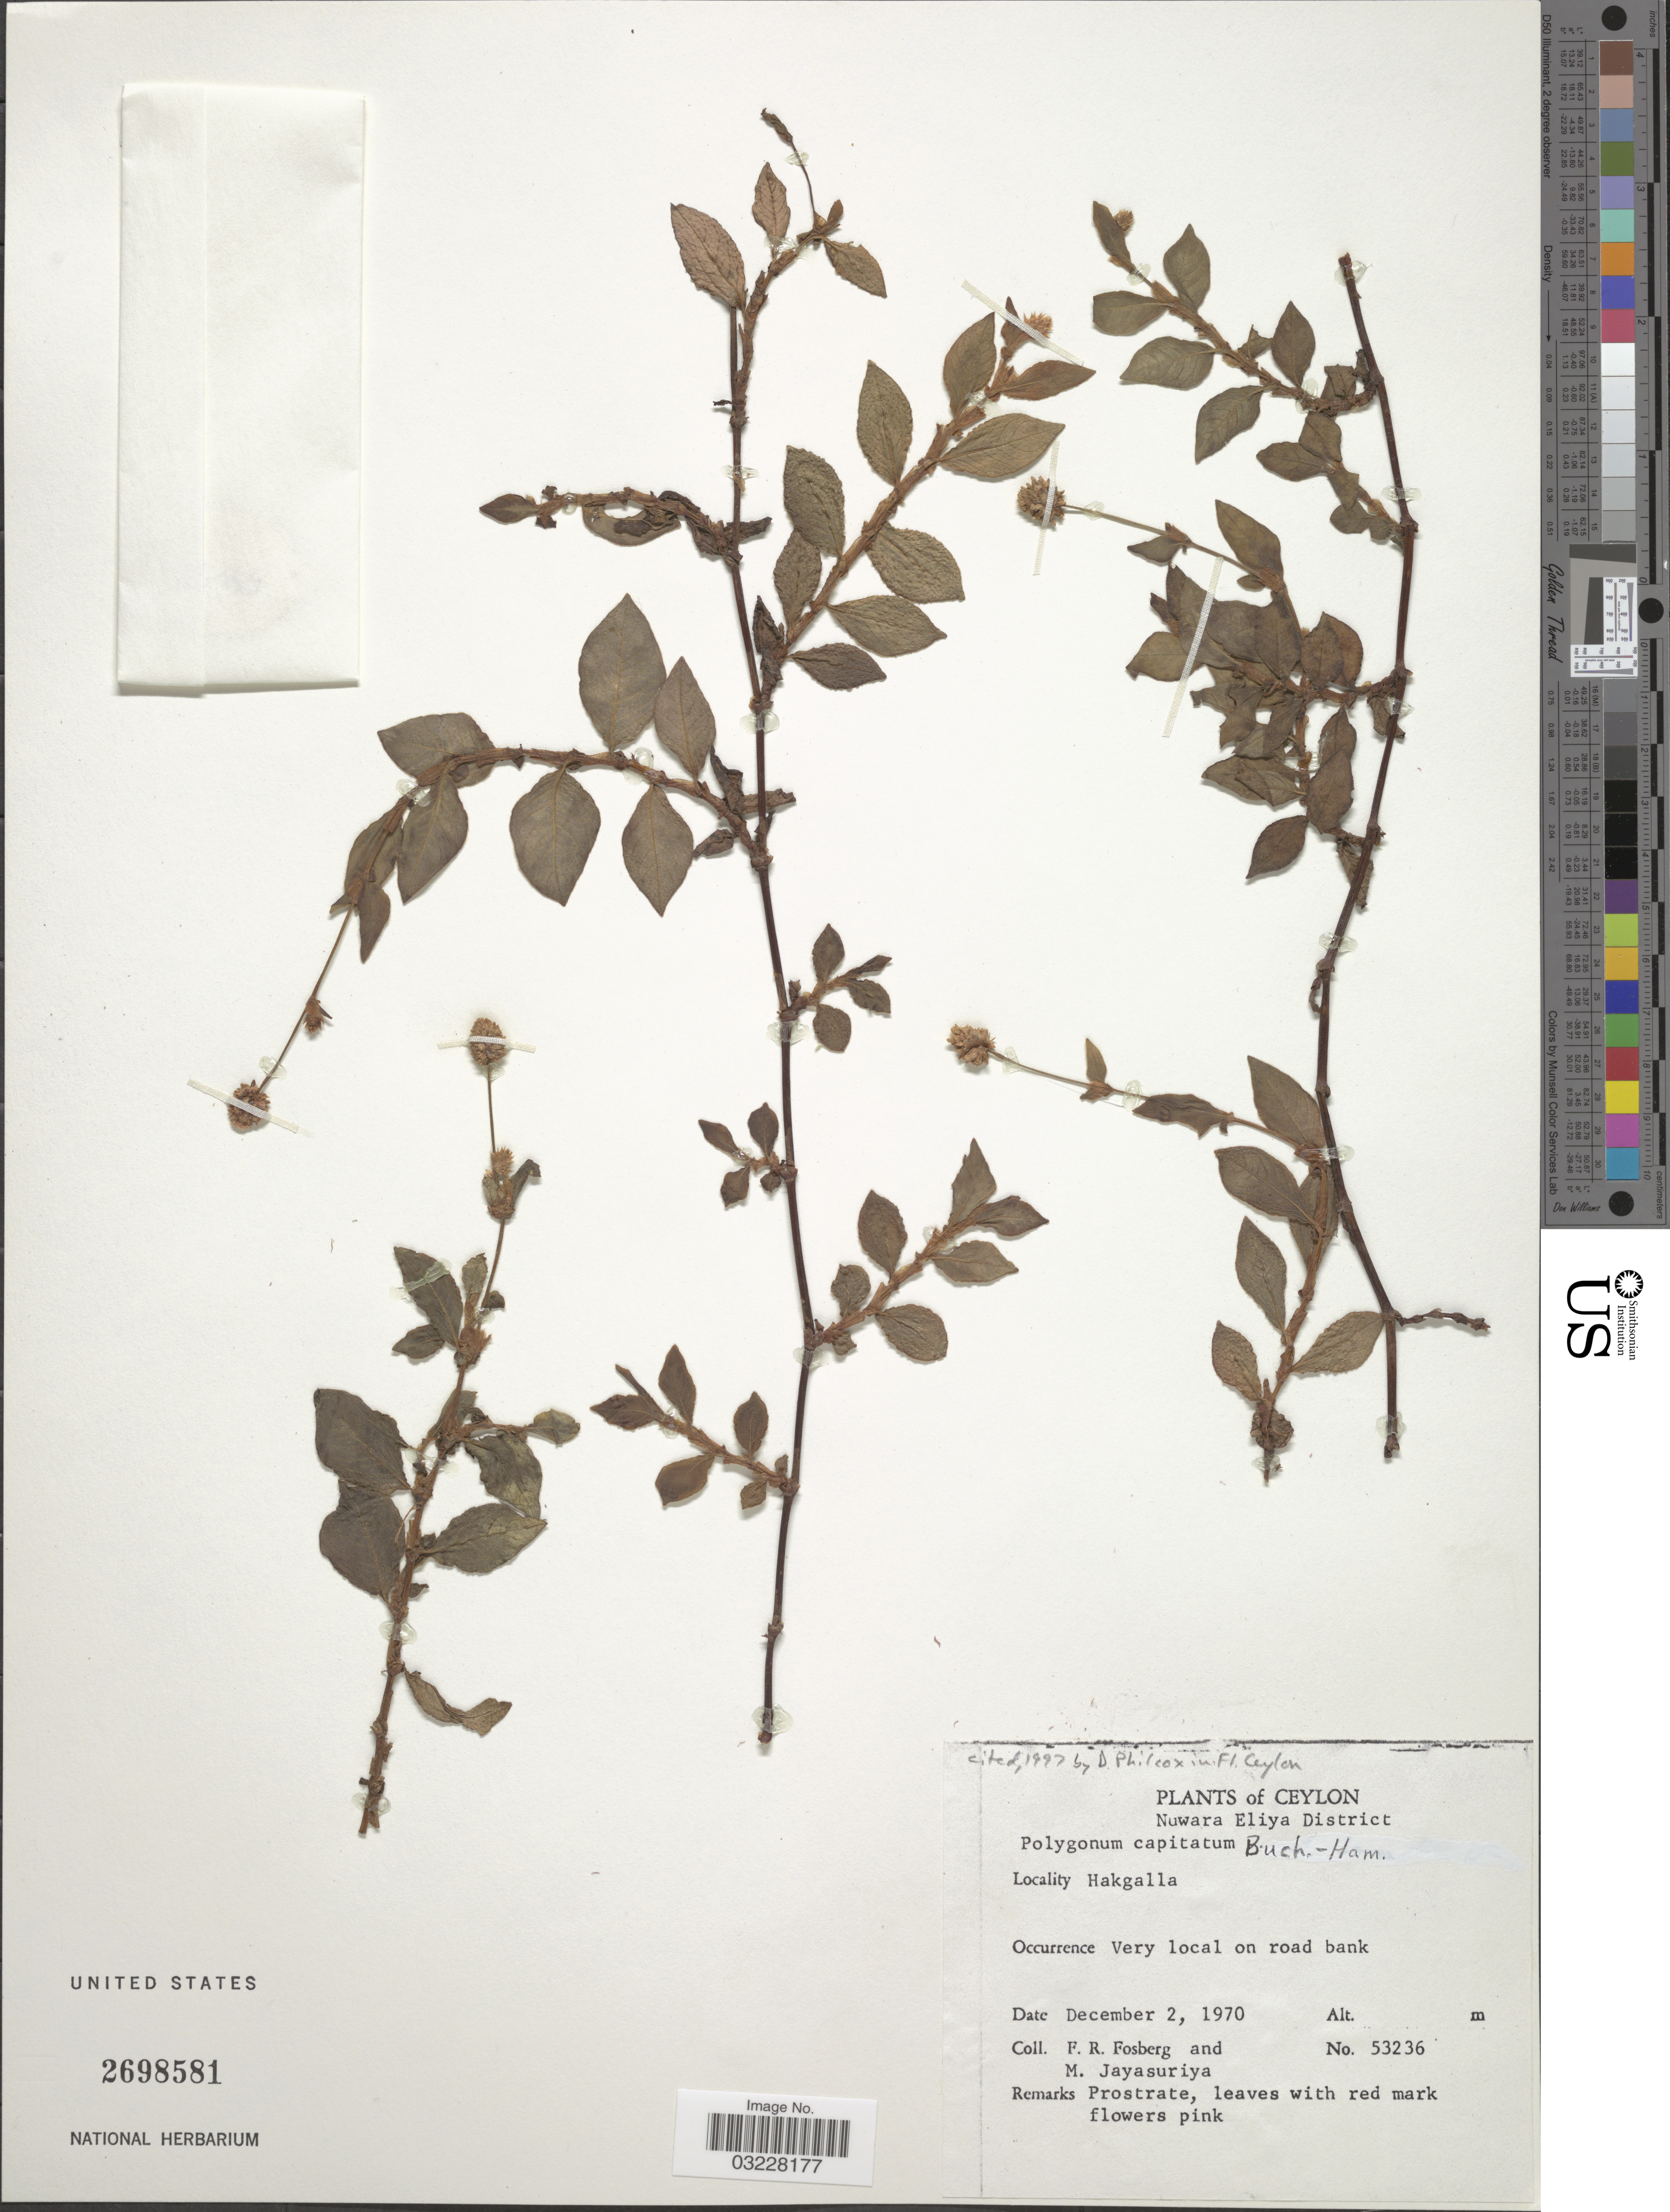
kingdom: Plantae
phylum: Tracheophyta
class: Magnoliopsida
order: Caryophyllales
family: Polygonaceae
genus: Polygonum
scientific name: Polygonum capitatum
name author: Buch.-Ham. ex D. Don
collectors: F. R. Fosberg & M. Jayasuriya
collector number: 53236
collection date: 1970-12-02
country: Sri Lanka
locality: Ceylon. Nuwara Eliya District. Hakgalla.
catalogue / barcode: US 2698581